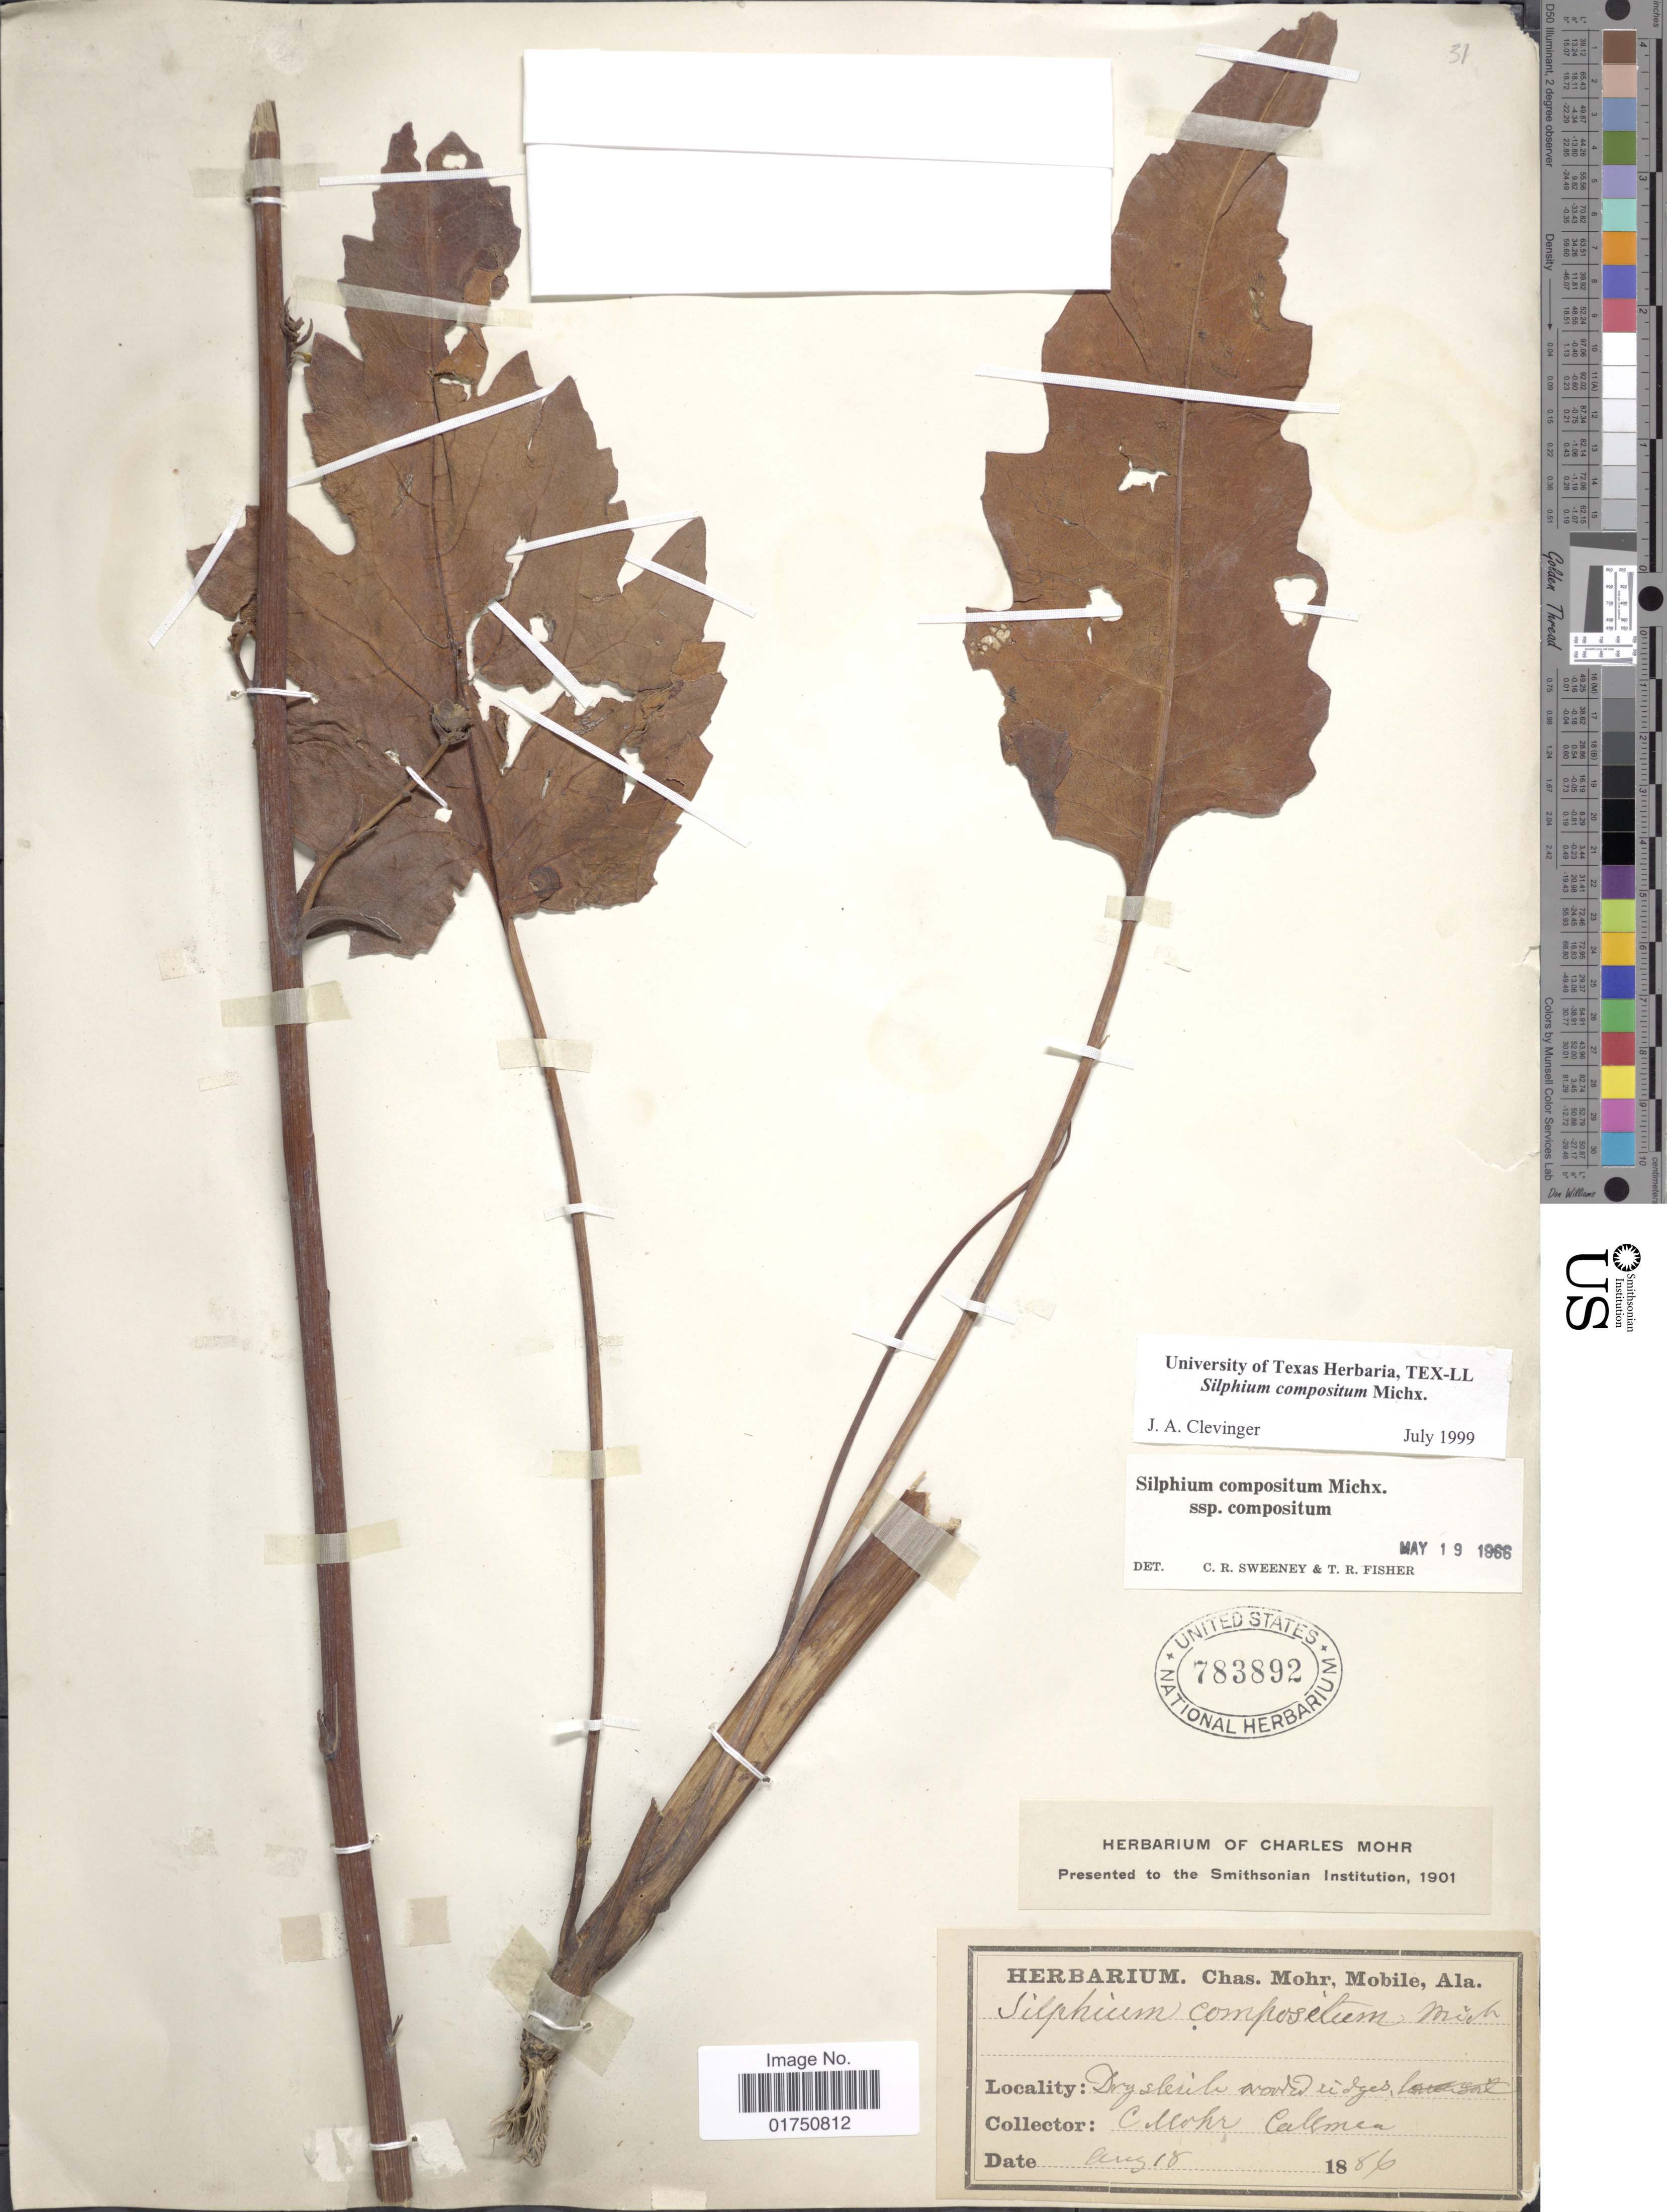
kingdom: Plantae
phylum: Tracheophyta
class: Magnoliopsida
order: Asterales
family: Asteraceae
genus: Silphium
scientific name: Silphium compositum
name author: Michx.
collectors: C. T. Mohr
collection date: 1886-08-18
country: United States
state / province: Alabama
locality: Cullmen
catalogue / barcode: US 783892